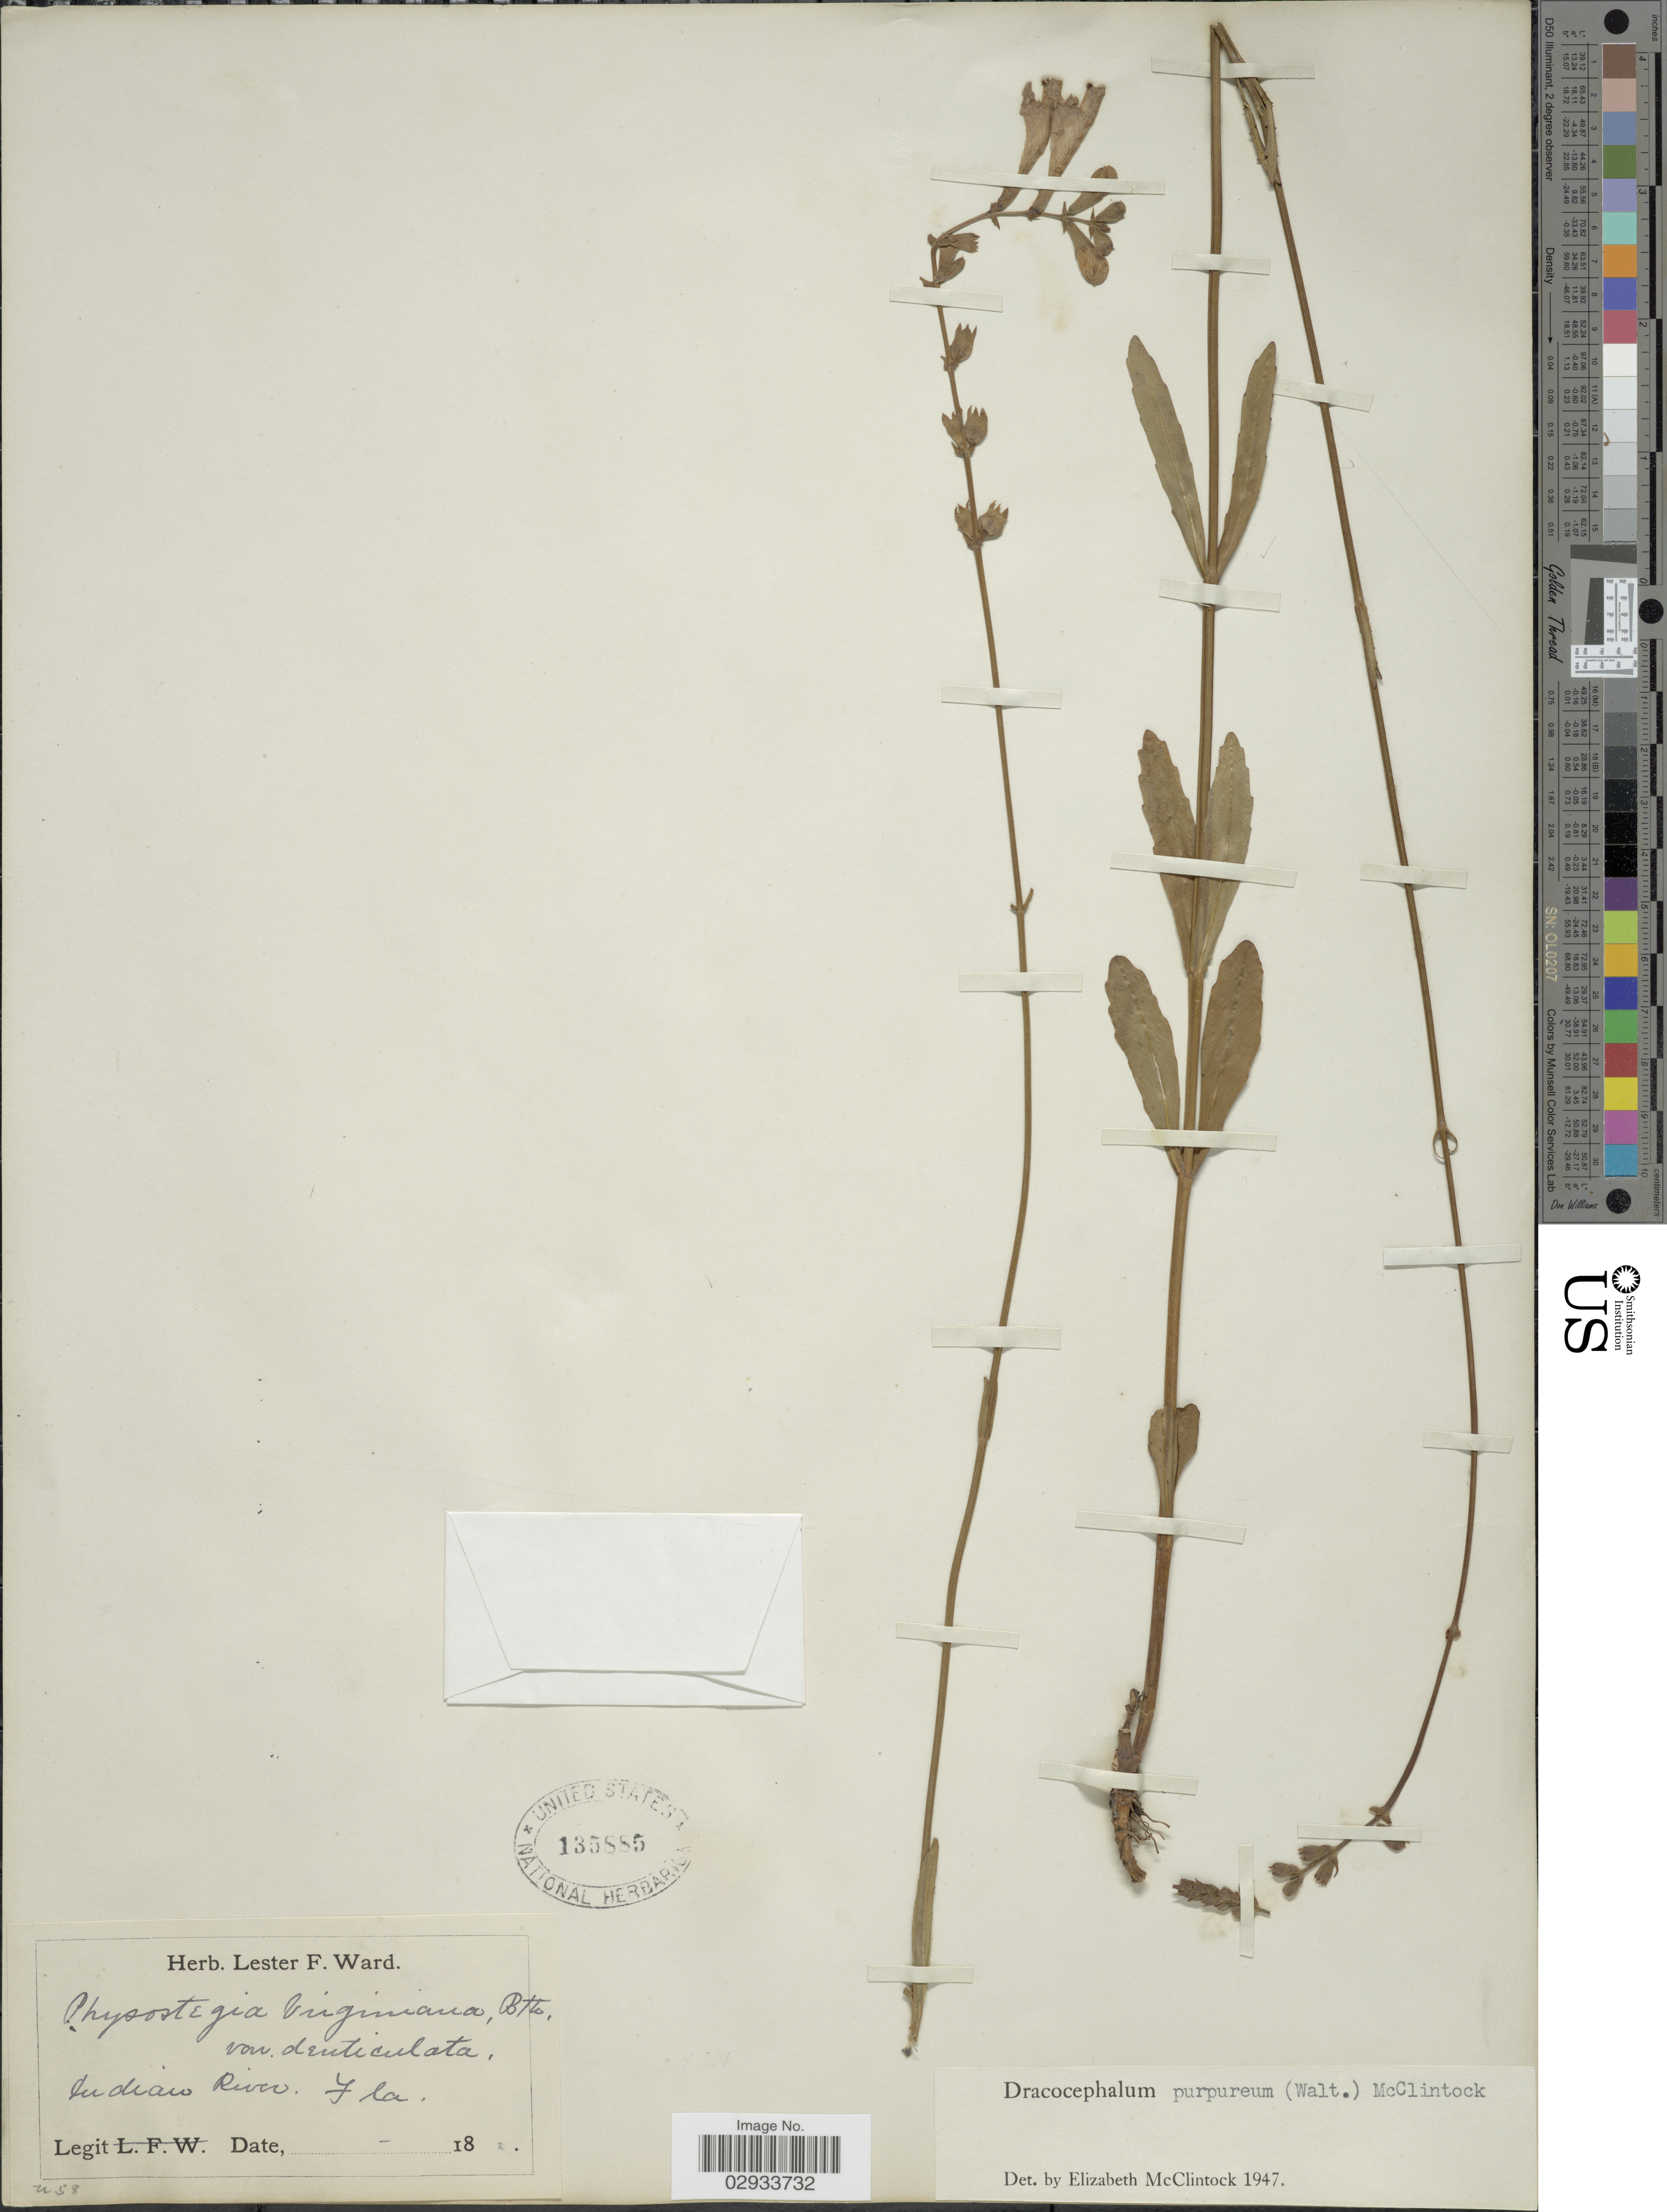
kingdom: Plantae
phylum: Tracheophyta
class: Magnoliopsida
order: Lamiales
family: Lamiaceae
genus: Physostegia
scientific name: Physostegia denticulata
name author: (Aiton) Britton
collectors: ex herb. Lester F. Ward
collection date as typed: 18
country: United States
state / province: Florida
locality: Indian River, Fla.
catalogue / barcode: US 135885